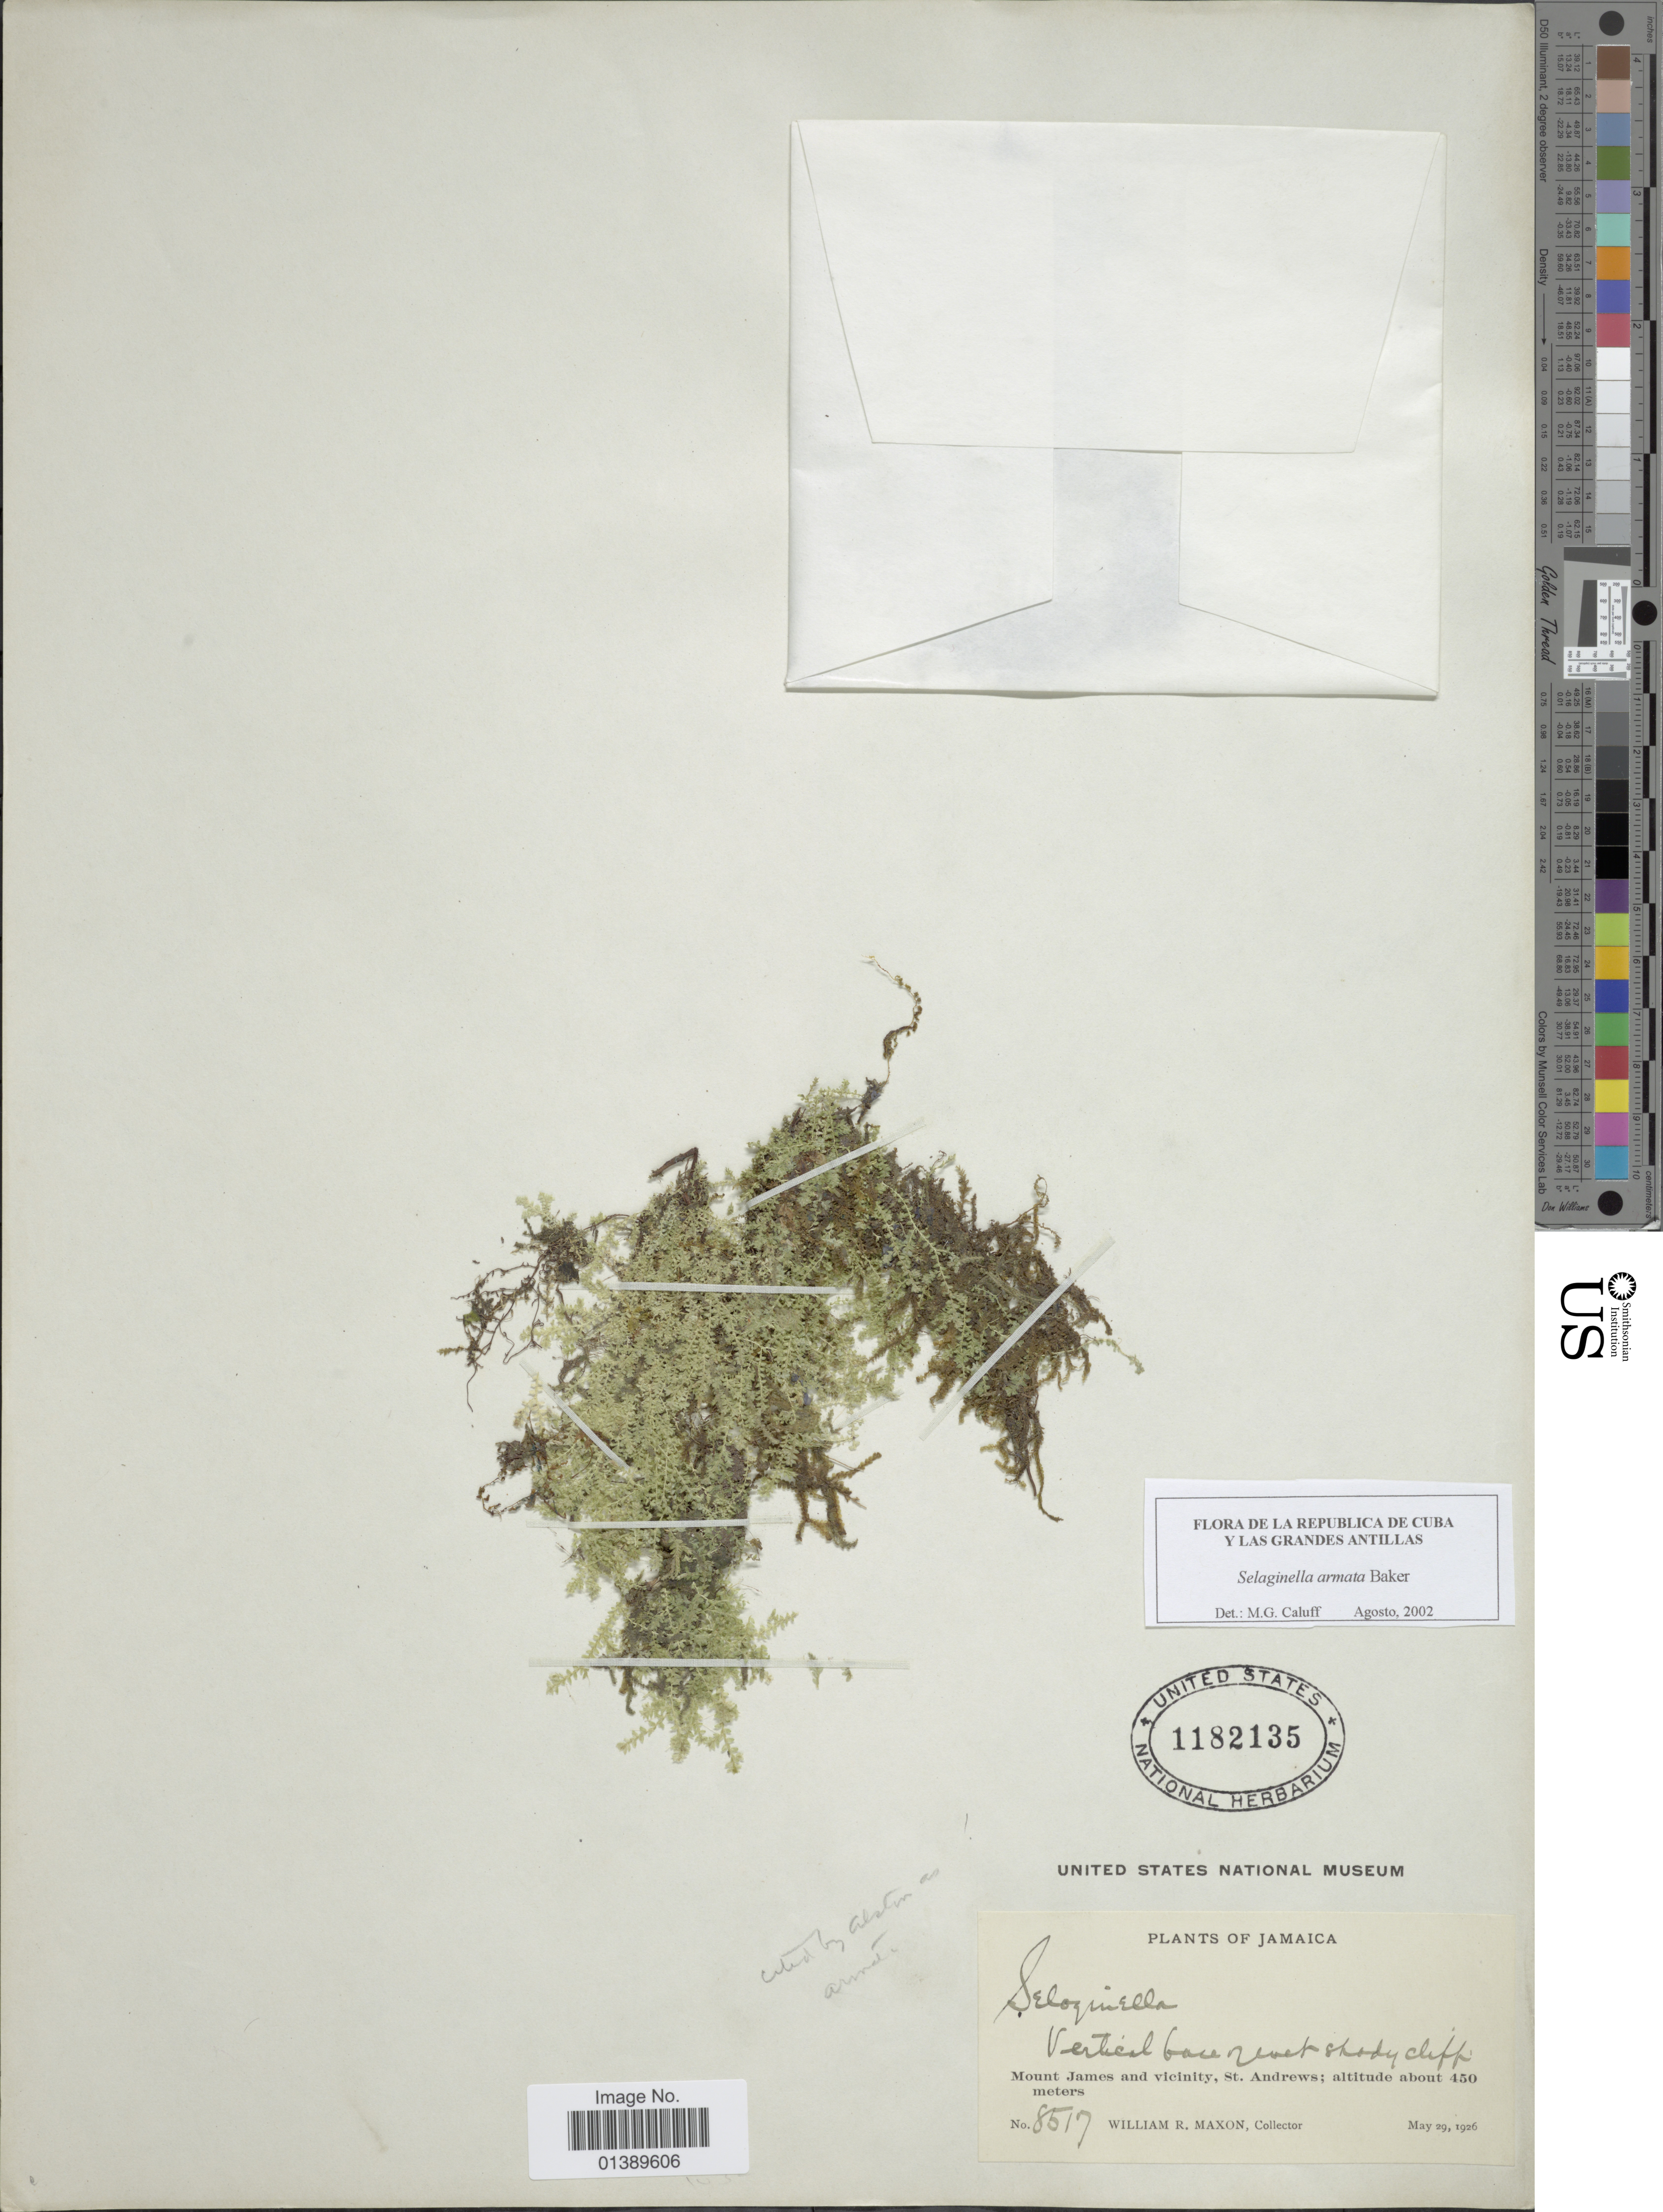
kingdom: Plantae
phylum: Tracheophyta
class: Lycopodiopsida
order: Selaginellales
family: Selaginellaceae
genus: Selaginella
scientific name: Selaginella armata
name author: Baker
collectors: W. R. Maxon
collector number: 8517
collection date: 1926-05-29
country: Jamaica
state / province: Saint Andrew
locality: Mount james and vicinity, St Andrews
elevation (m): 450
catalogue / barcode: US 1182135